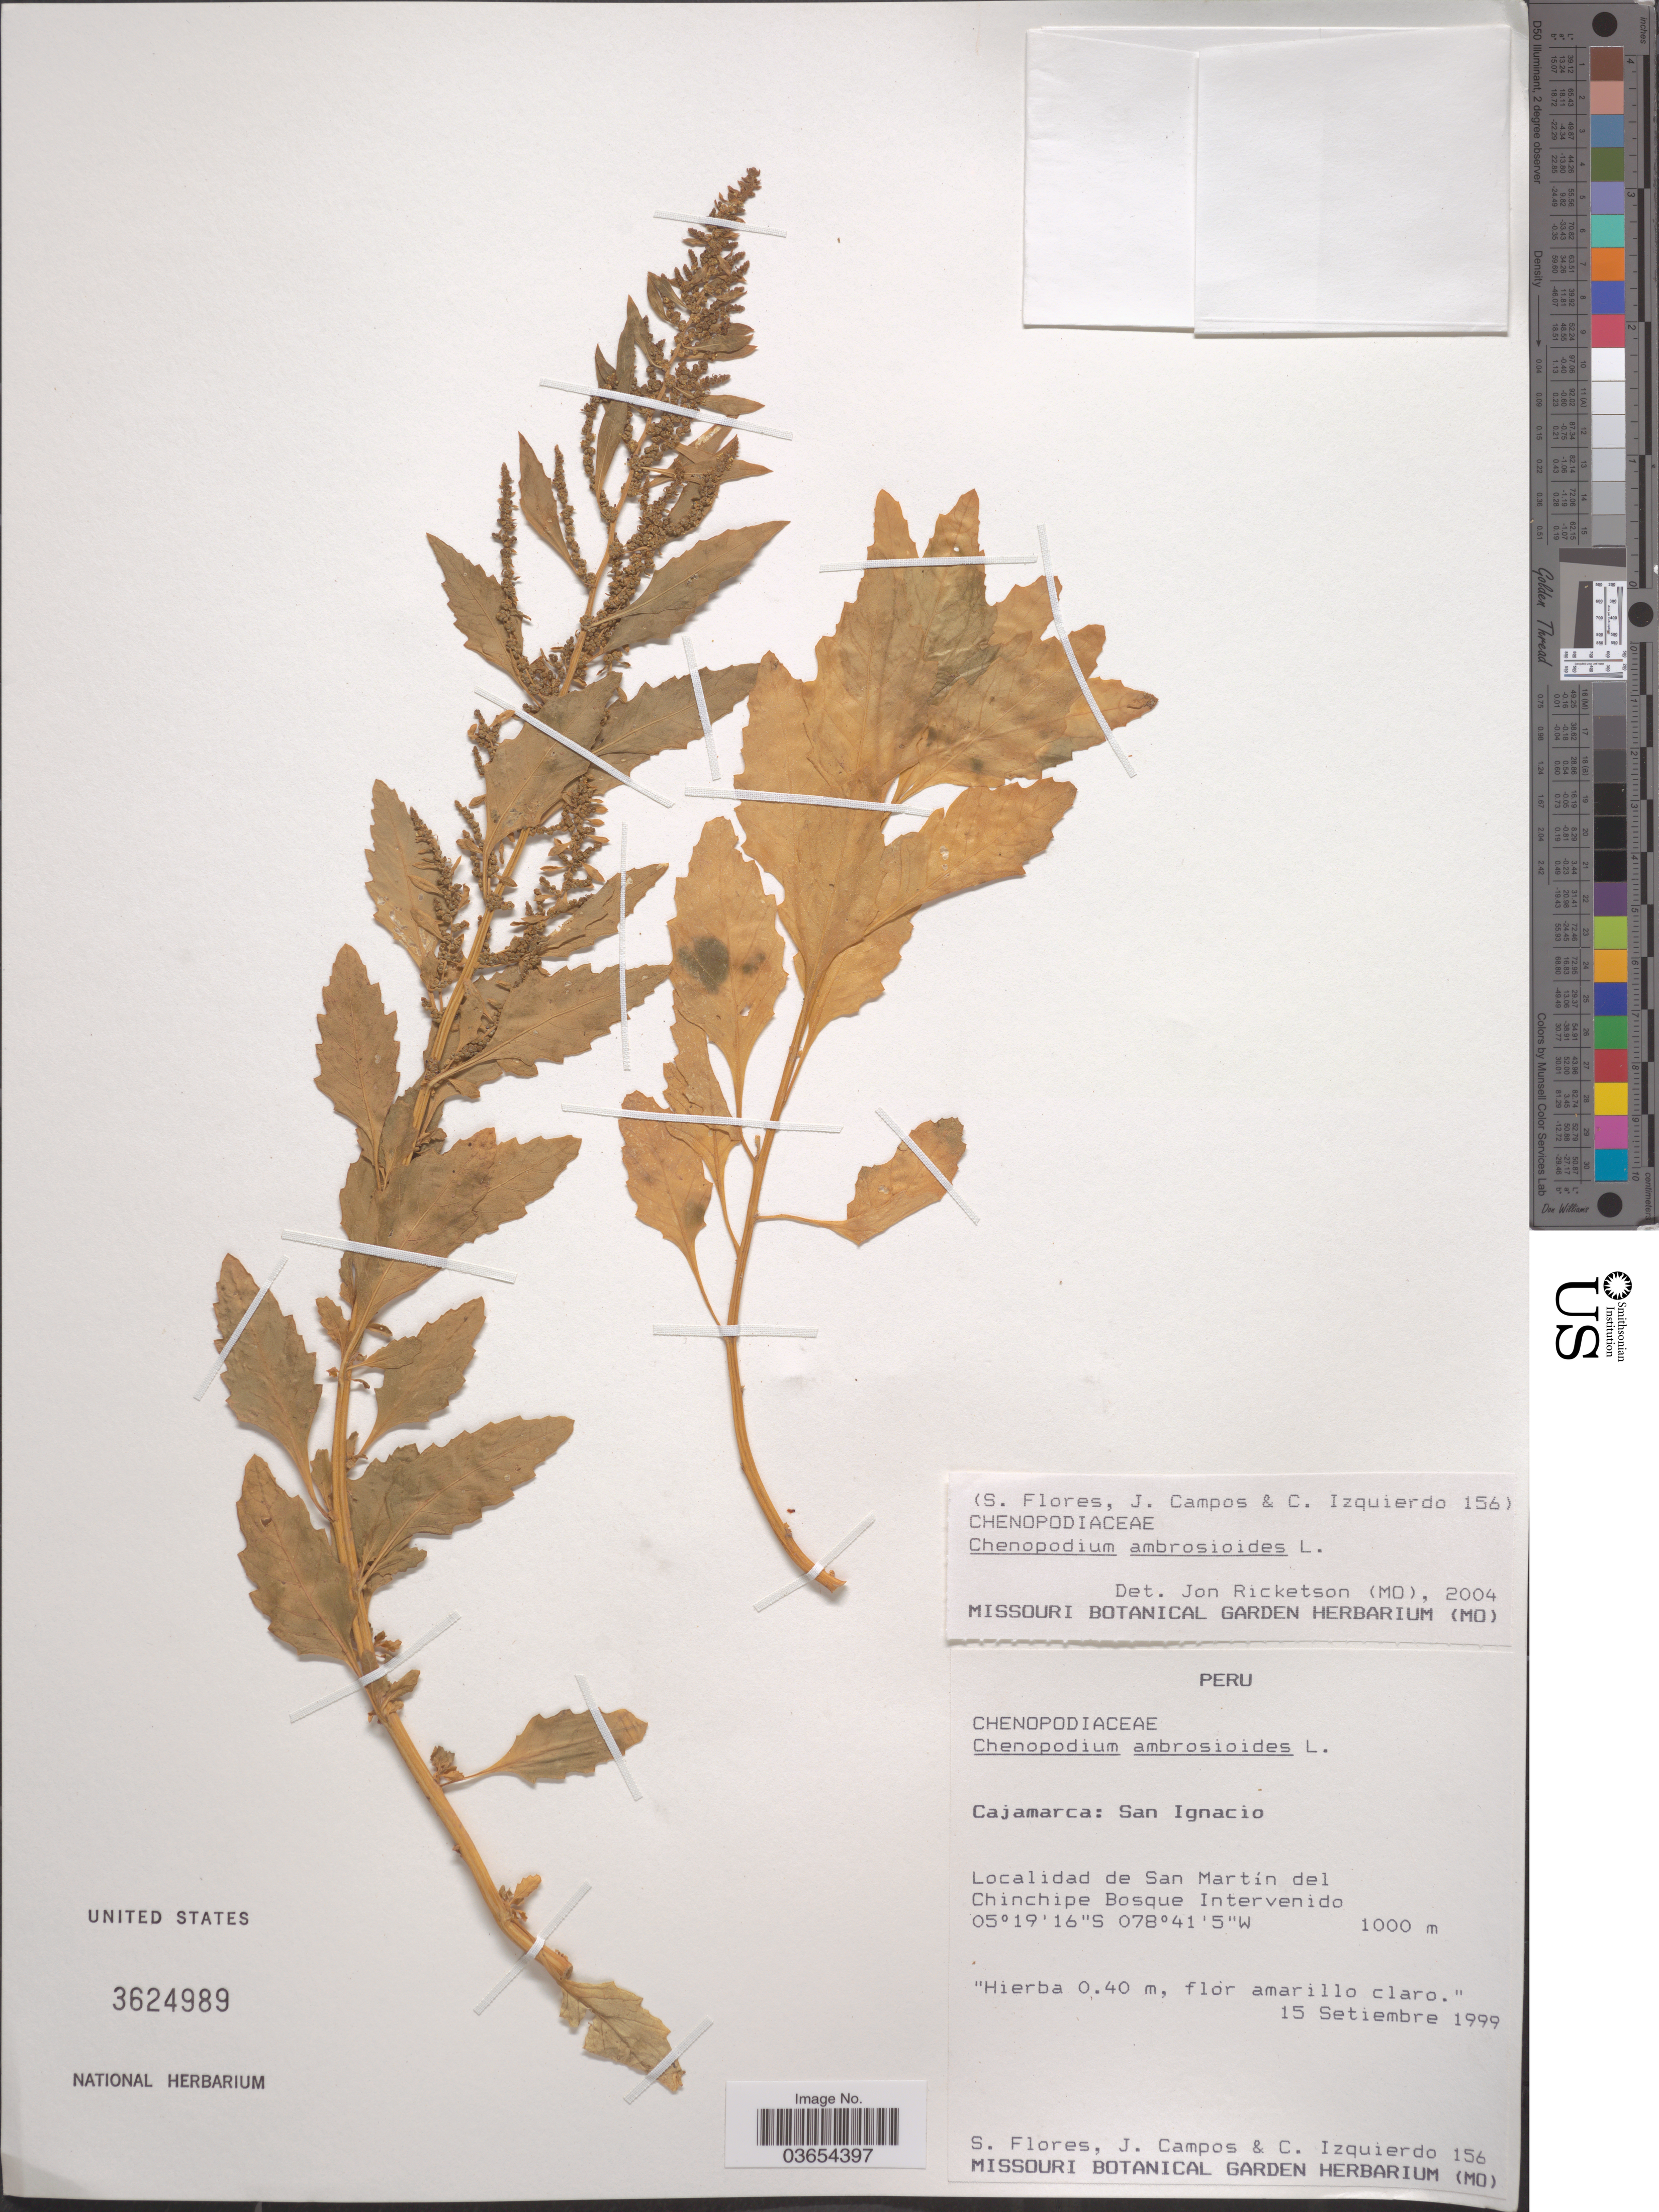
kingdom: Plantae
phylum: Tracheophyta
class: Magnoliopsida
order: Caryophyllales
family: Amaranthaceae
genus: Chenopodium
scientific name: Chenopodium ambrosioides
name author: L.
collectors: M. Flores, J. Campos & C. Izquierdo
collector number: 156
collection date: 1999-09-15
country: Peru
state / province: Cajamarca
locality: San Ignacio. Localidad de San Martín del Chinchipe Bosque Intervenido.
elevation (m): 1000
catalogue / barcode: US 3624989